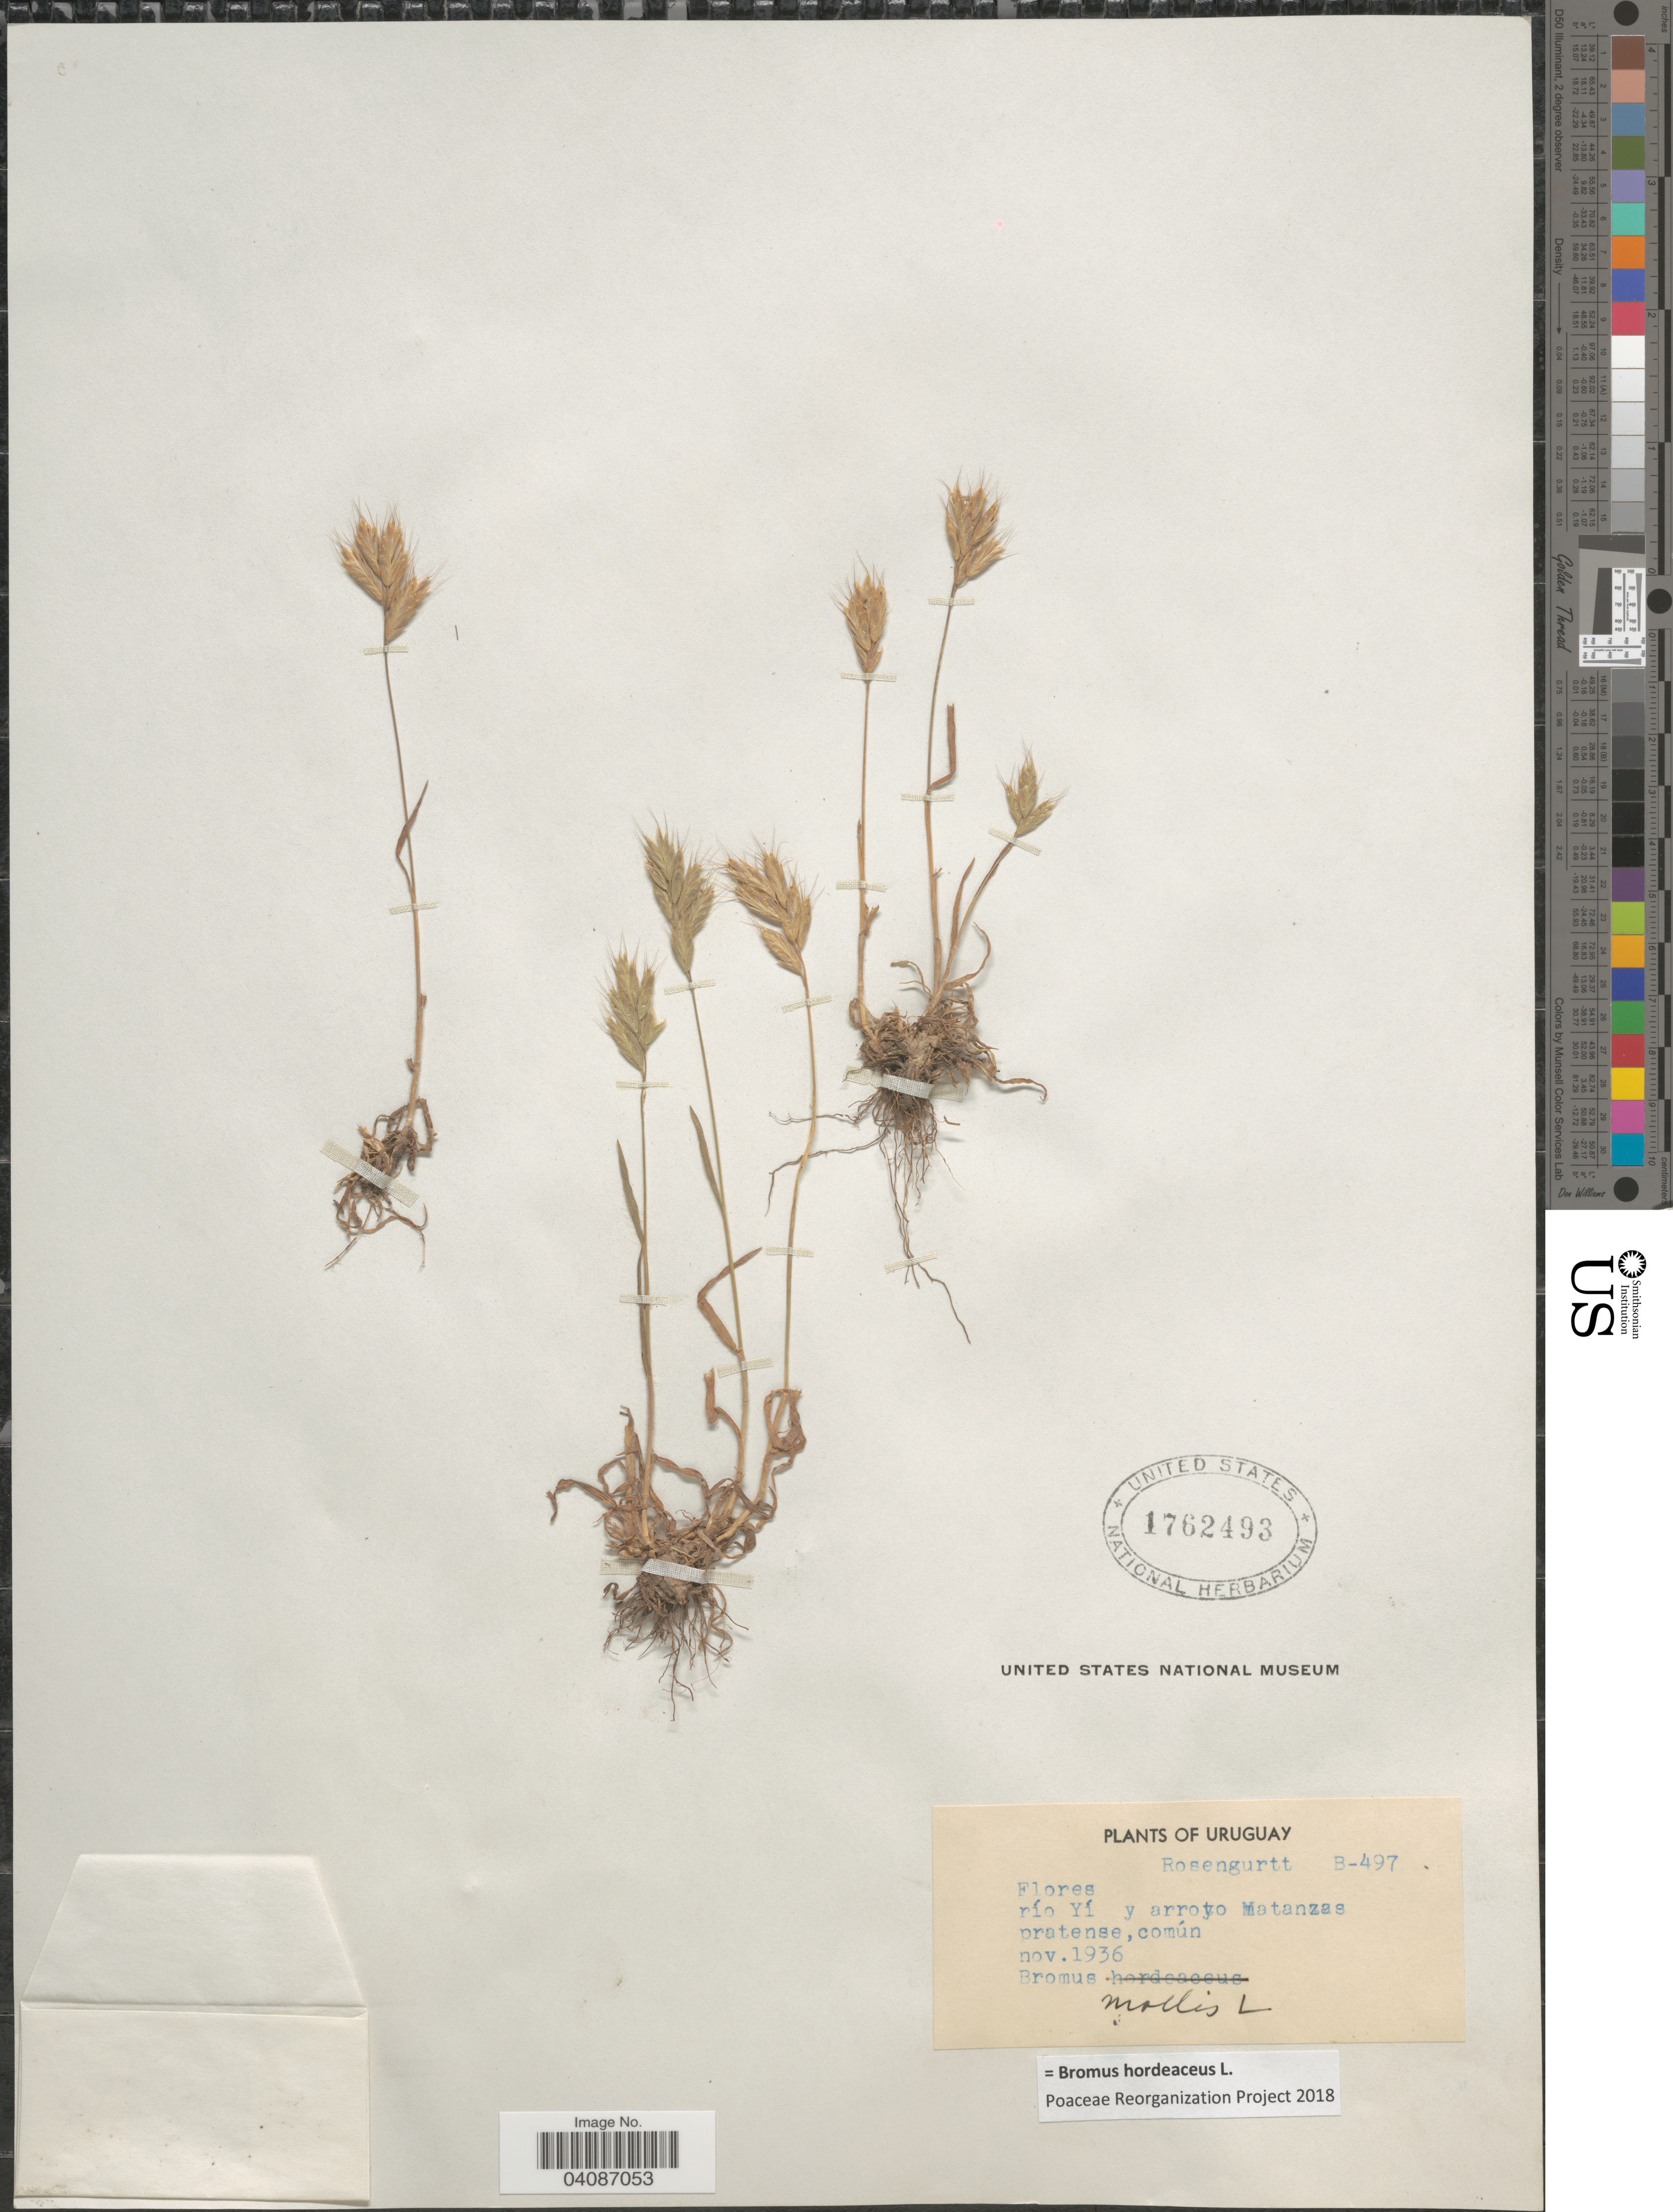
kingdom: Plantae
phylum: Tracheophyta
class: Liliopsida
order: Poales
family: Poaceae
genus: Bromus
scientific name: Bromus hordeaceus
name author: L.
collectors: Rosengurtt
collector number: B-497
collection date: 1936-11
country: Uruguay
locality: Río Yí y arroyo Matanzas.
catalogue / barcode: US 1762493